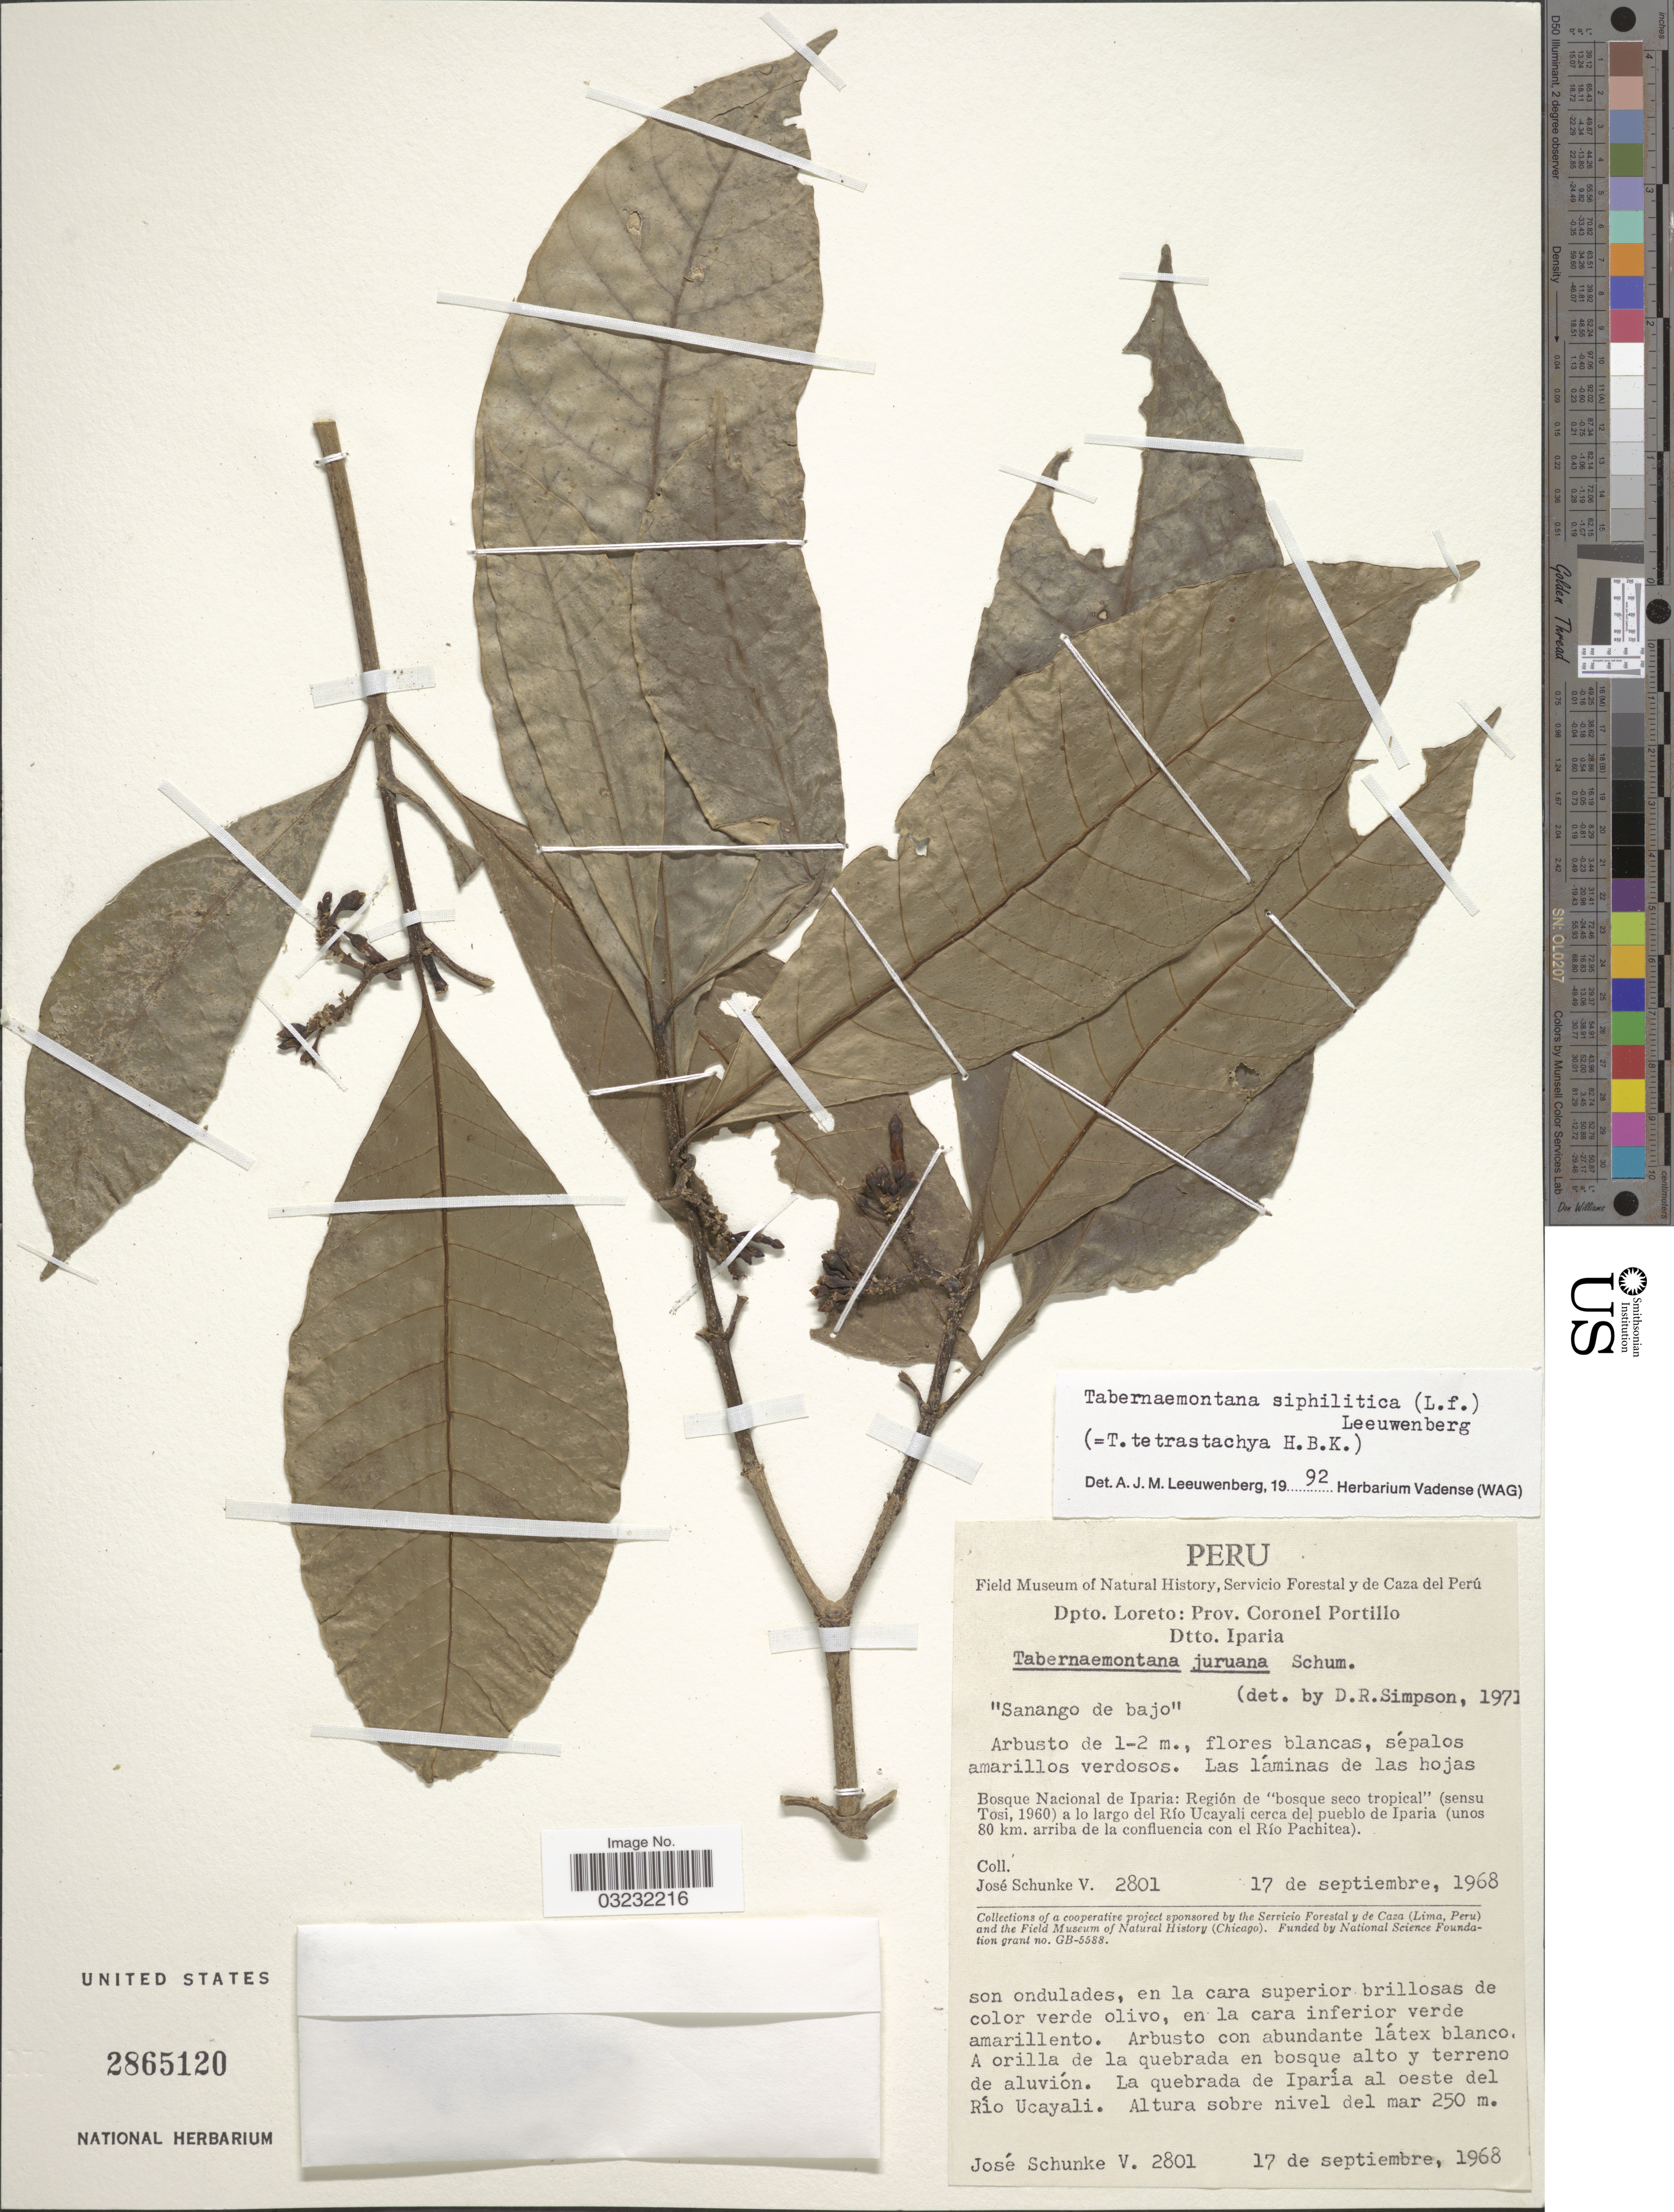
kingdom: Plantae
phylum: Tracheophyta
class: Magnoliopsida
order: Gentianales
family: Apocynaceae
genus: Tabernaemontana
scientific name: Tabernaemontana siphilitica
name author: (L. f.) Leeuwenb.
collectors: J. Schunke Vigo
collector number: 2801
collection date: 1968-09-17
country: Peru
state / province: Loreto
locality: Dpto. Loreto: Prov. Coronel Portillo. Dtto. Iparia. Bosque Nacional de Iparia: Región de "bosque seco tropical" (sensu Tosi, 1960) a lo largo del Río Ucayali cerca del pueblo de Iparia (unos 80 km. arriba de la confluencia con el Río Pachitea). La quebrada de Iparía al oeste del Río Ucayali.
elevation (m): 250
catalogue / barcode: US 2865120